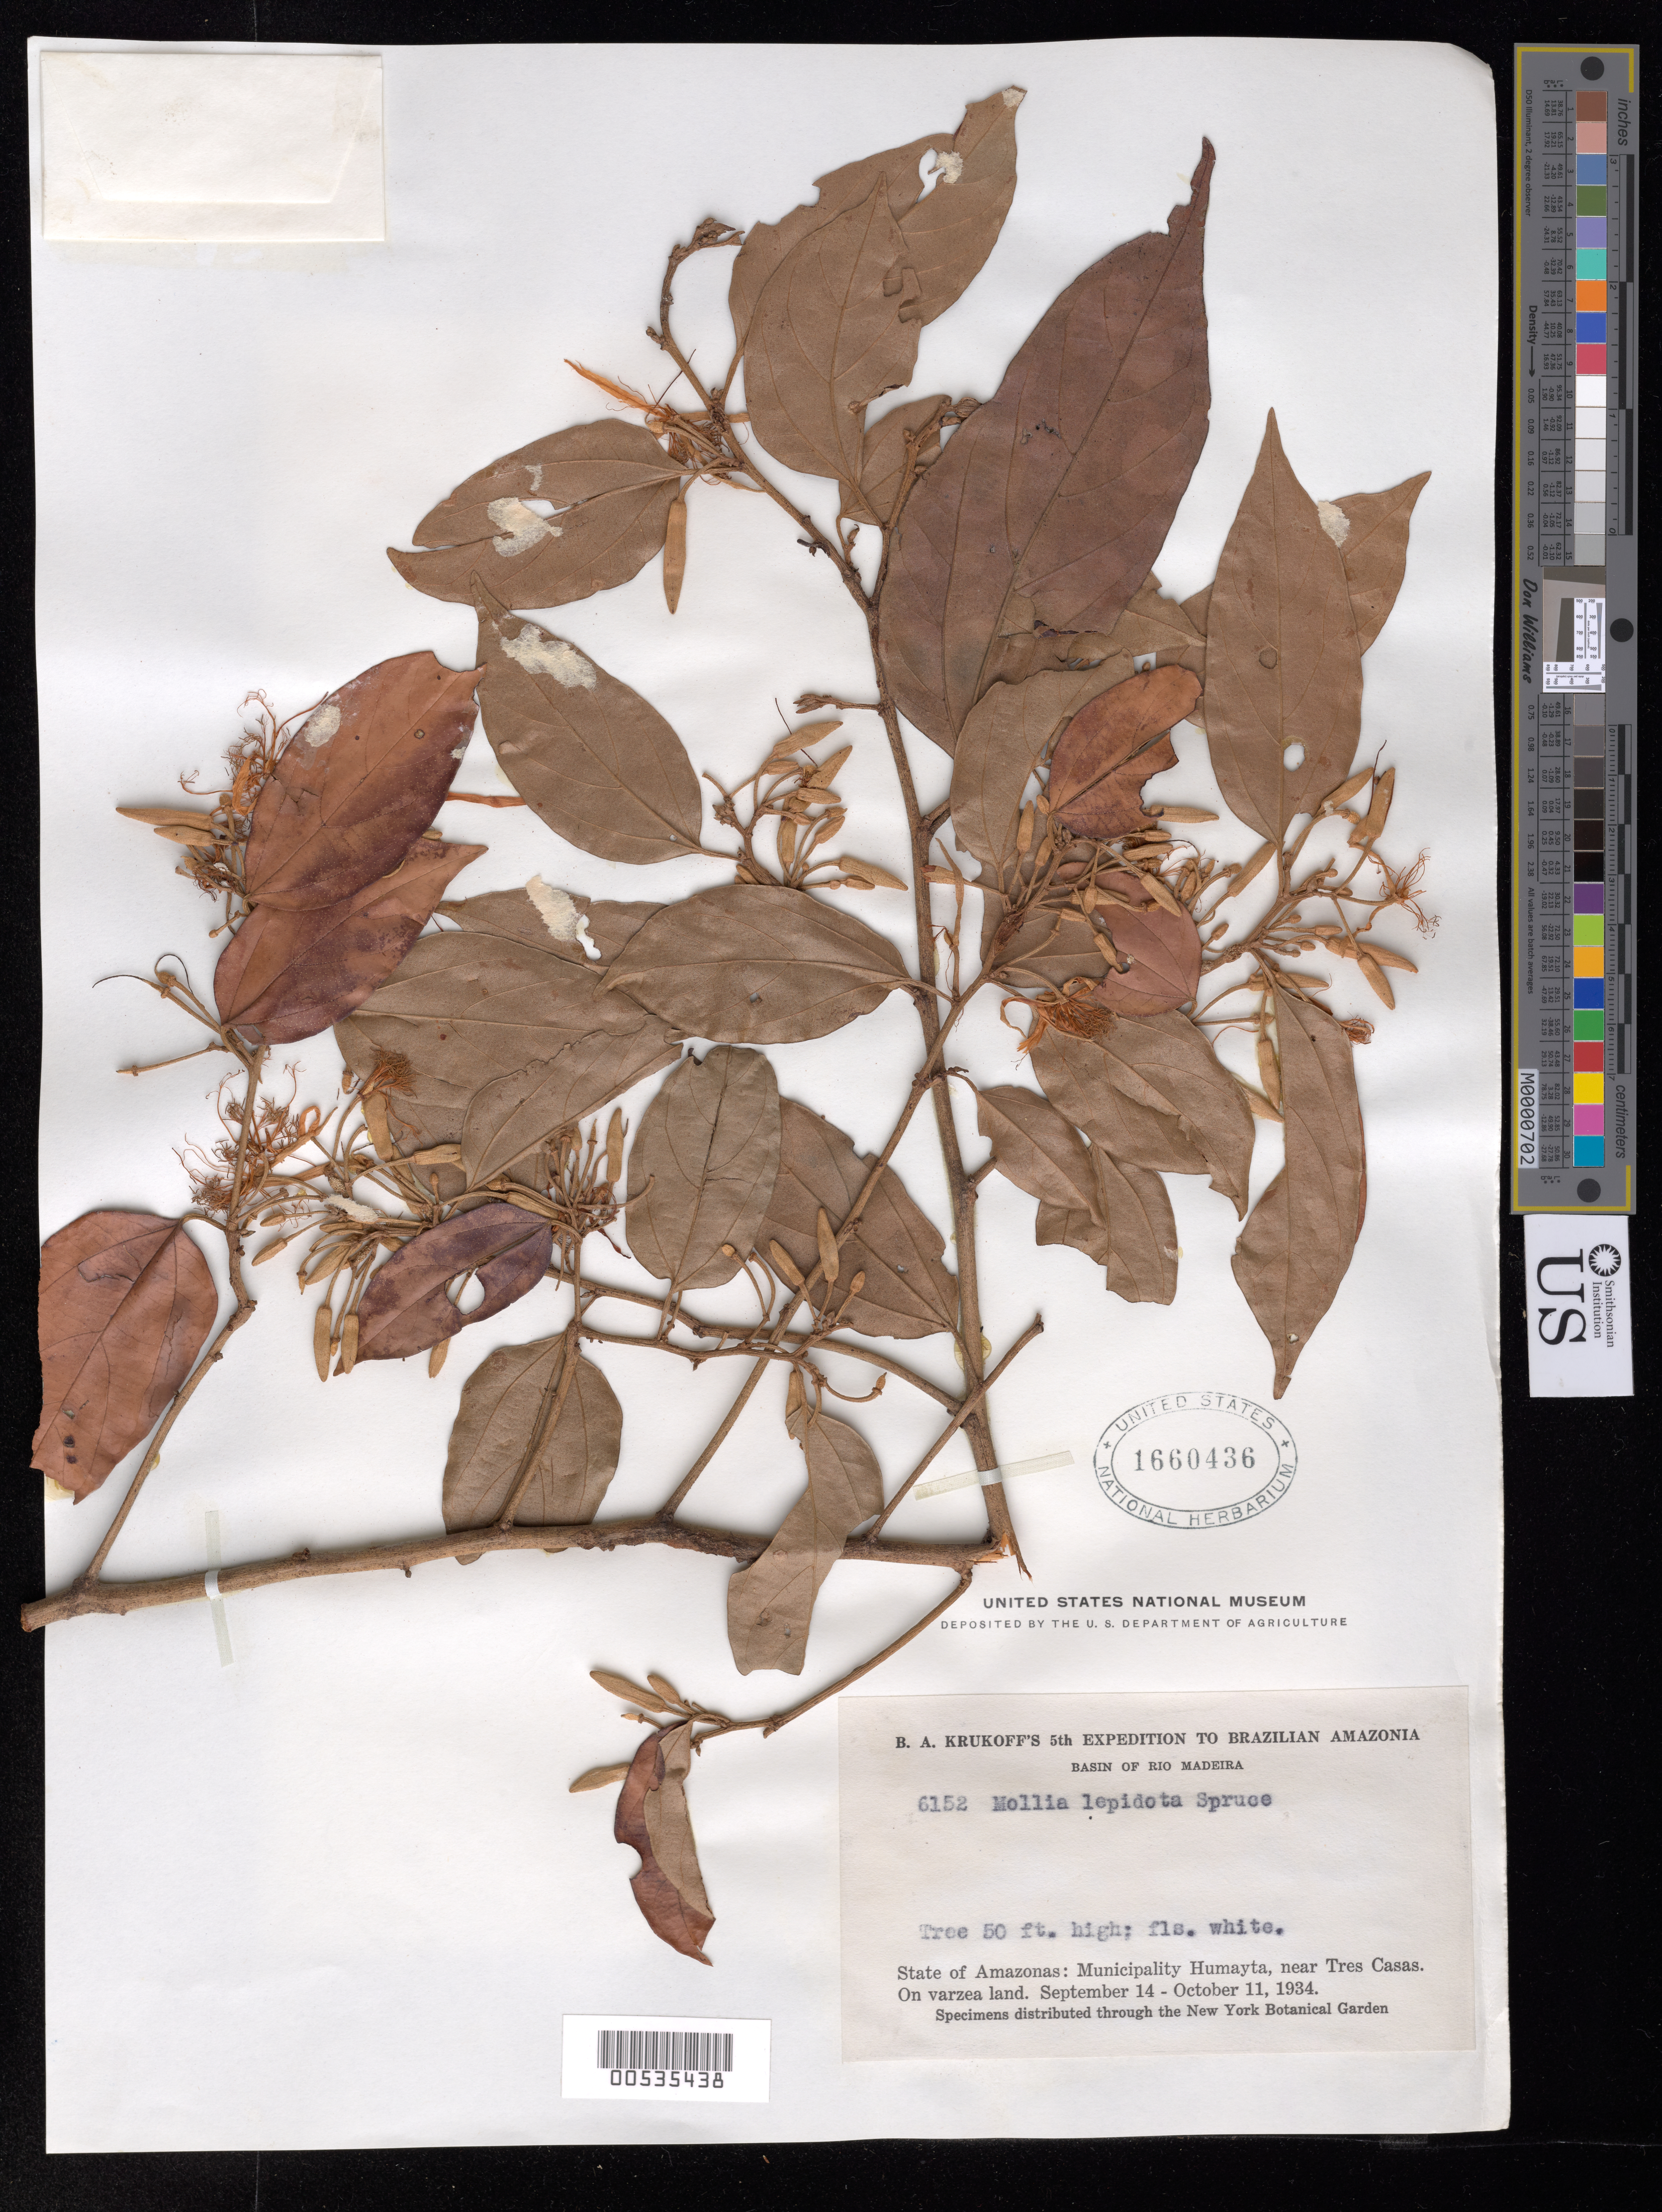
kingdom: Plantae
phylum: Tracheophyta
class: Magnoliopsida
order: Malvales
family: Malvaceae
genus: Mollia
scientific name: Mollia sphaerocarpa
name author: Gleason ex Record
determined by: Dorr, Laurence J., Curator (BOT), Smithsonian Institution - National Museum of Natural History (UNITED STATES)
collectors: B. A. Krukoff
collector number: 6152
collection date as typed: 14 Sep 1934 to 11 Oct 1934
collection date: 1934-09-14/1934-10-11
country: Brazil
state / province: Amazonas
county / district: Humaitá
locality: Near Tres Casas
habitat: On varzea land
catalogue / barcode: US 1660436